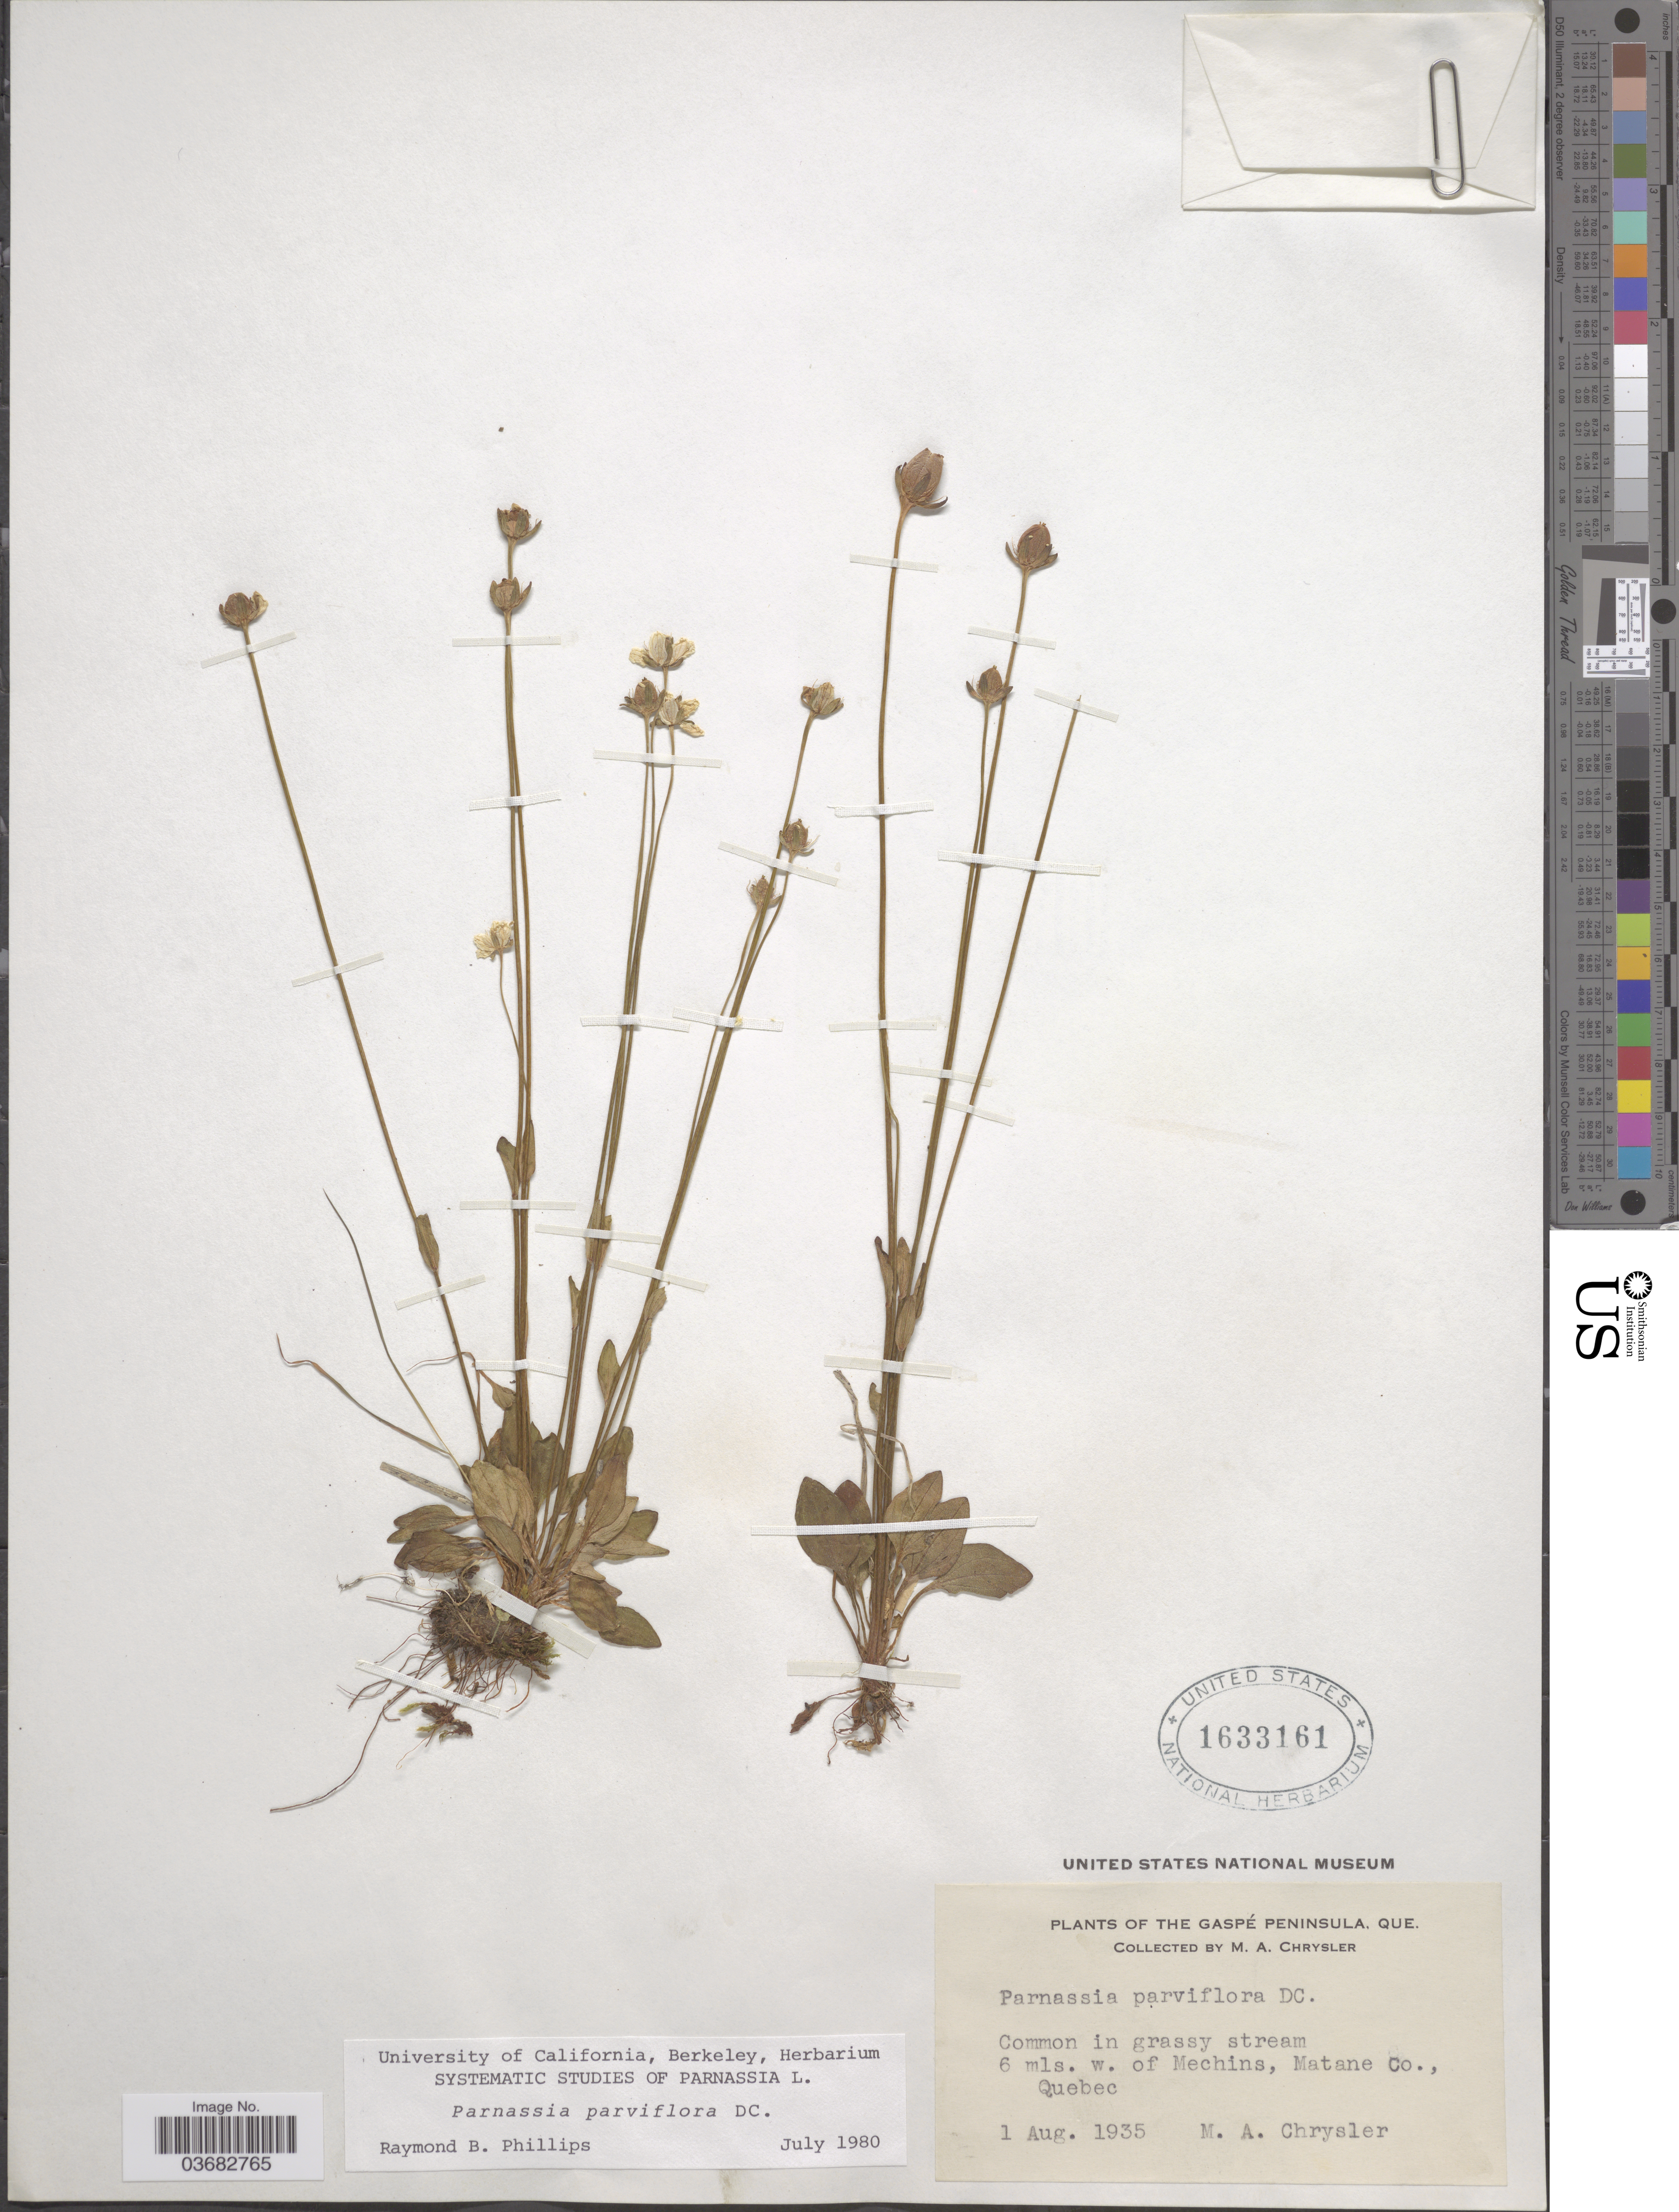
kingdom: Plantae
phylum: Tracheophyta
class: Magnoliopsida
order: Celastrales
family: Parnassiaceae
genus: Parnassia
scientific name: Parnassia parviflora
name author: DC.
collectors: M. Chrysler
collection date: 1935-08-01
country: Canada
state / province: Quebec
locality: Gaspé Peninsula. Common in grassy stream. 6 mls. w. of Mechins, Matane Co.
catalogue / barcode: US 1633161